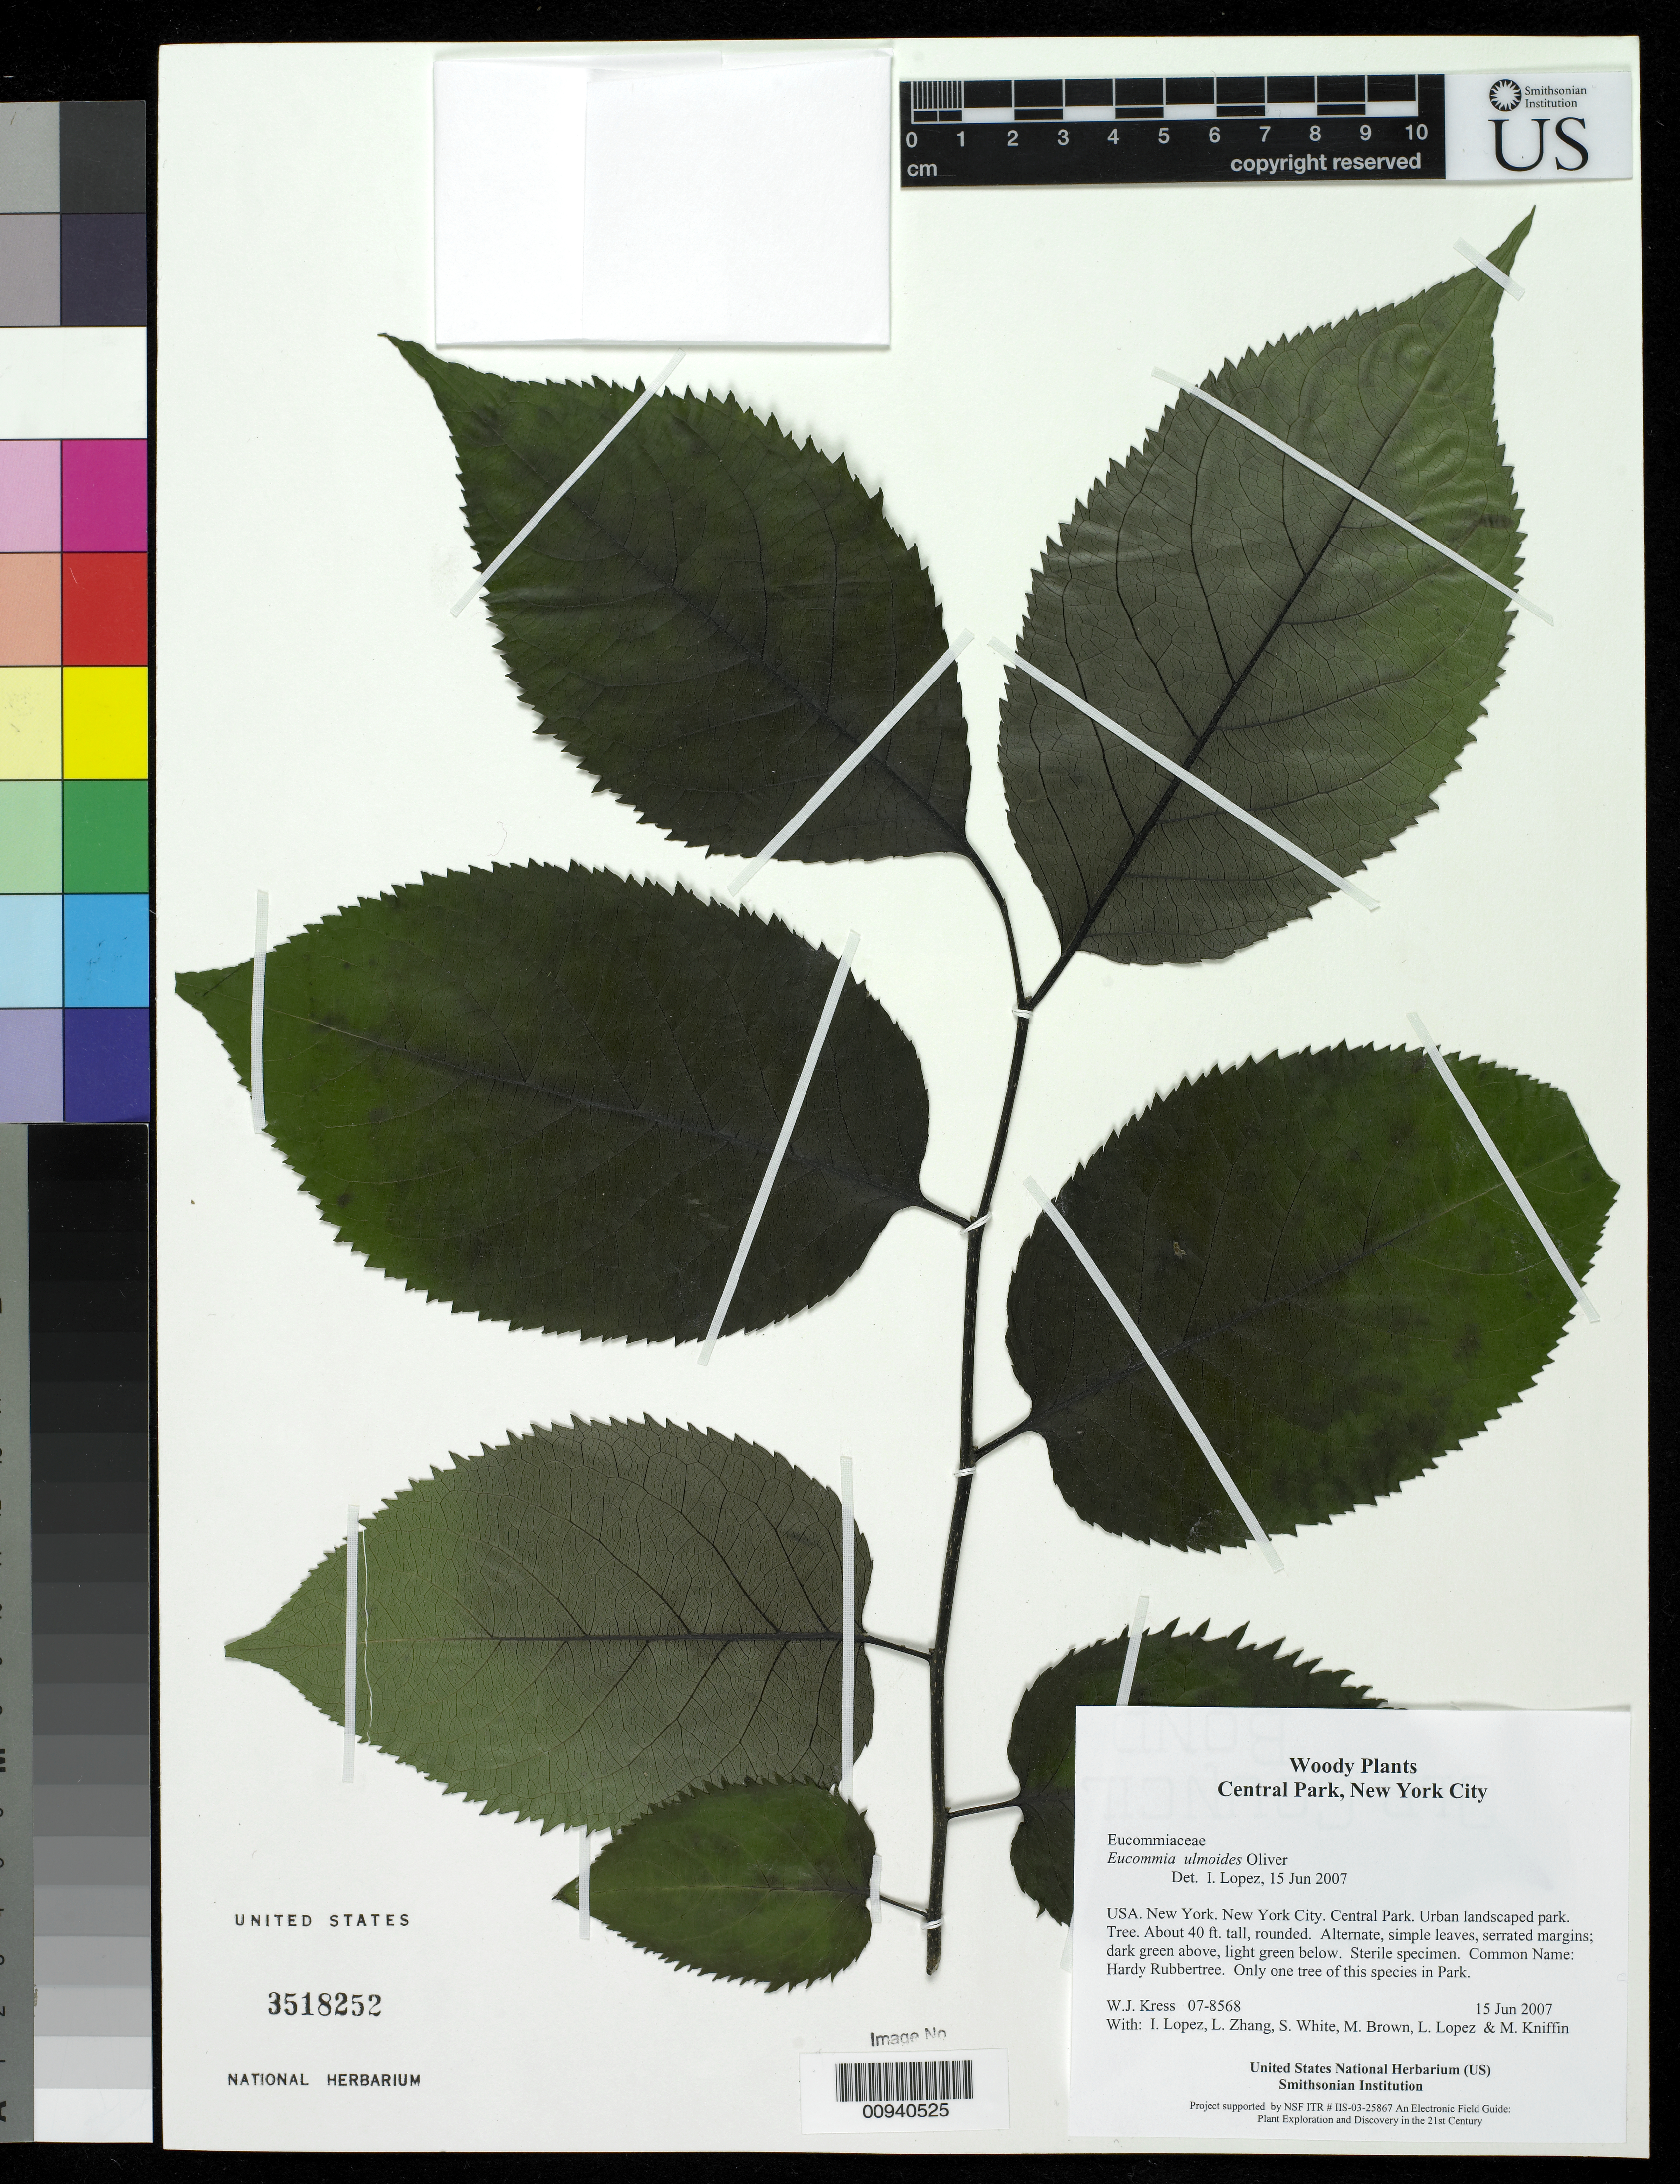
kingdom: Plantae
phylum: Tracheophyta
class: Magnoliopsida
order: Garryales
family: Eucommiaceae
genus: Eucommia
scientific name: Eucommia ulmoides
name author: Oliv.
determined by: Lopez, Ida C., (BOT), Smithsonian Institution - National Museum of Natural History (UNITED STATES)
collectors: W. J. Kress, I. C. Lopez, L. B. Zhang, S. White, M. Brown, L. López & M. Kniffin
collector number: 07-8568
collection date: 2007-06-15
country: United States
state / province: New York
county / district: New York City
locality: Central Park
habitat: Urban landscaped park.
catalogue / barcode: US 3518252